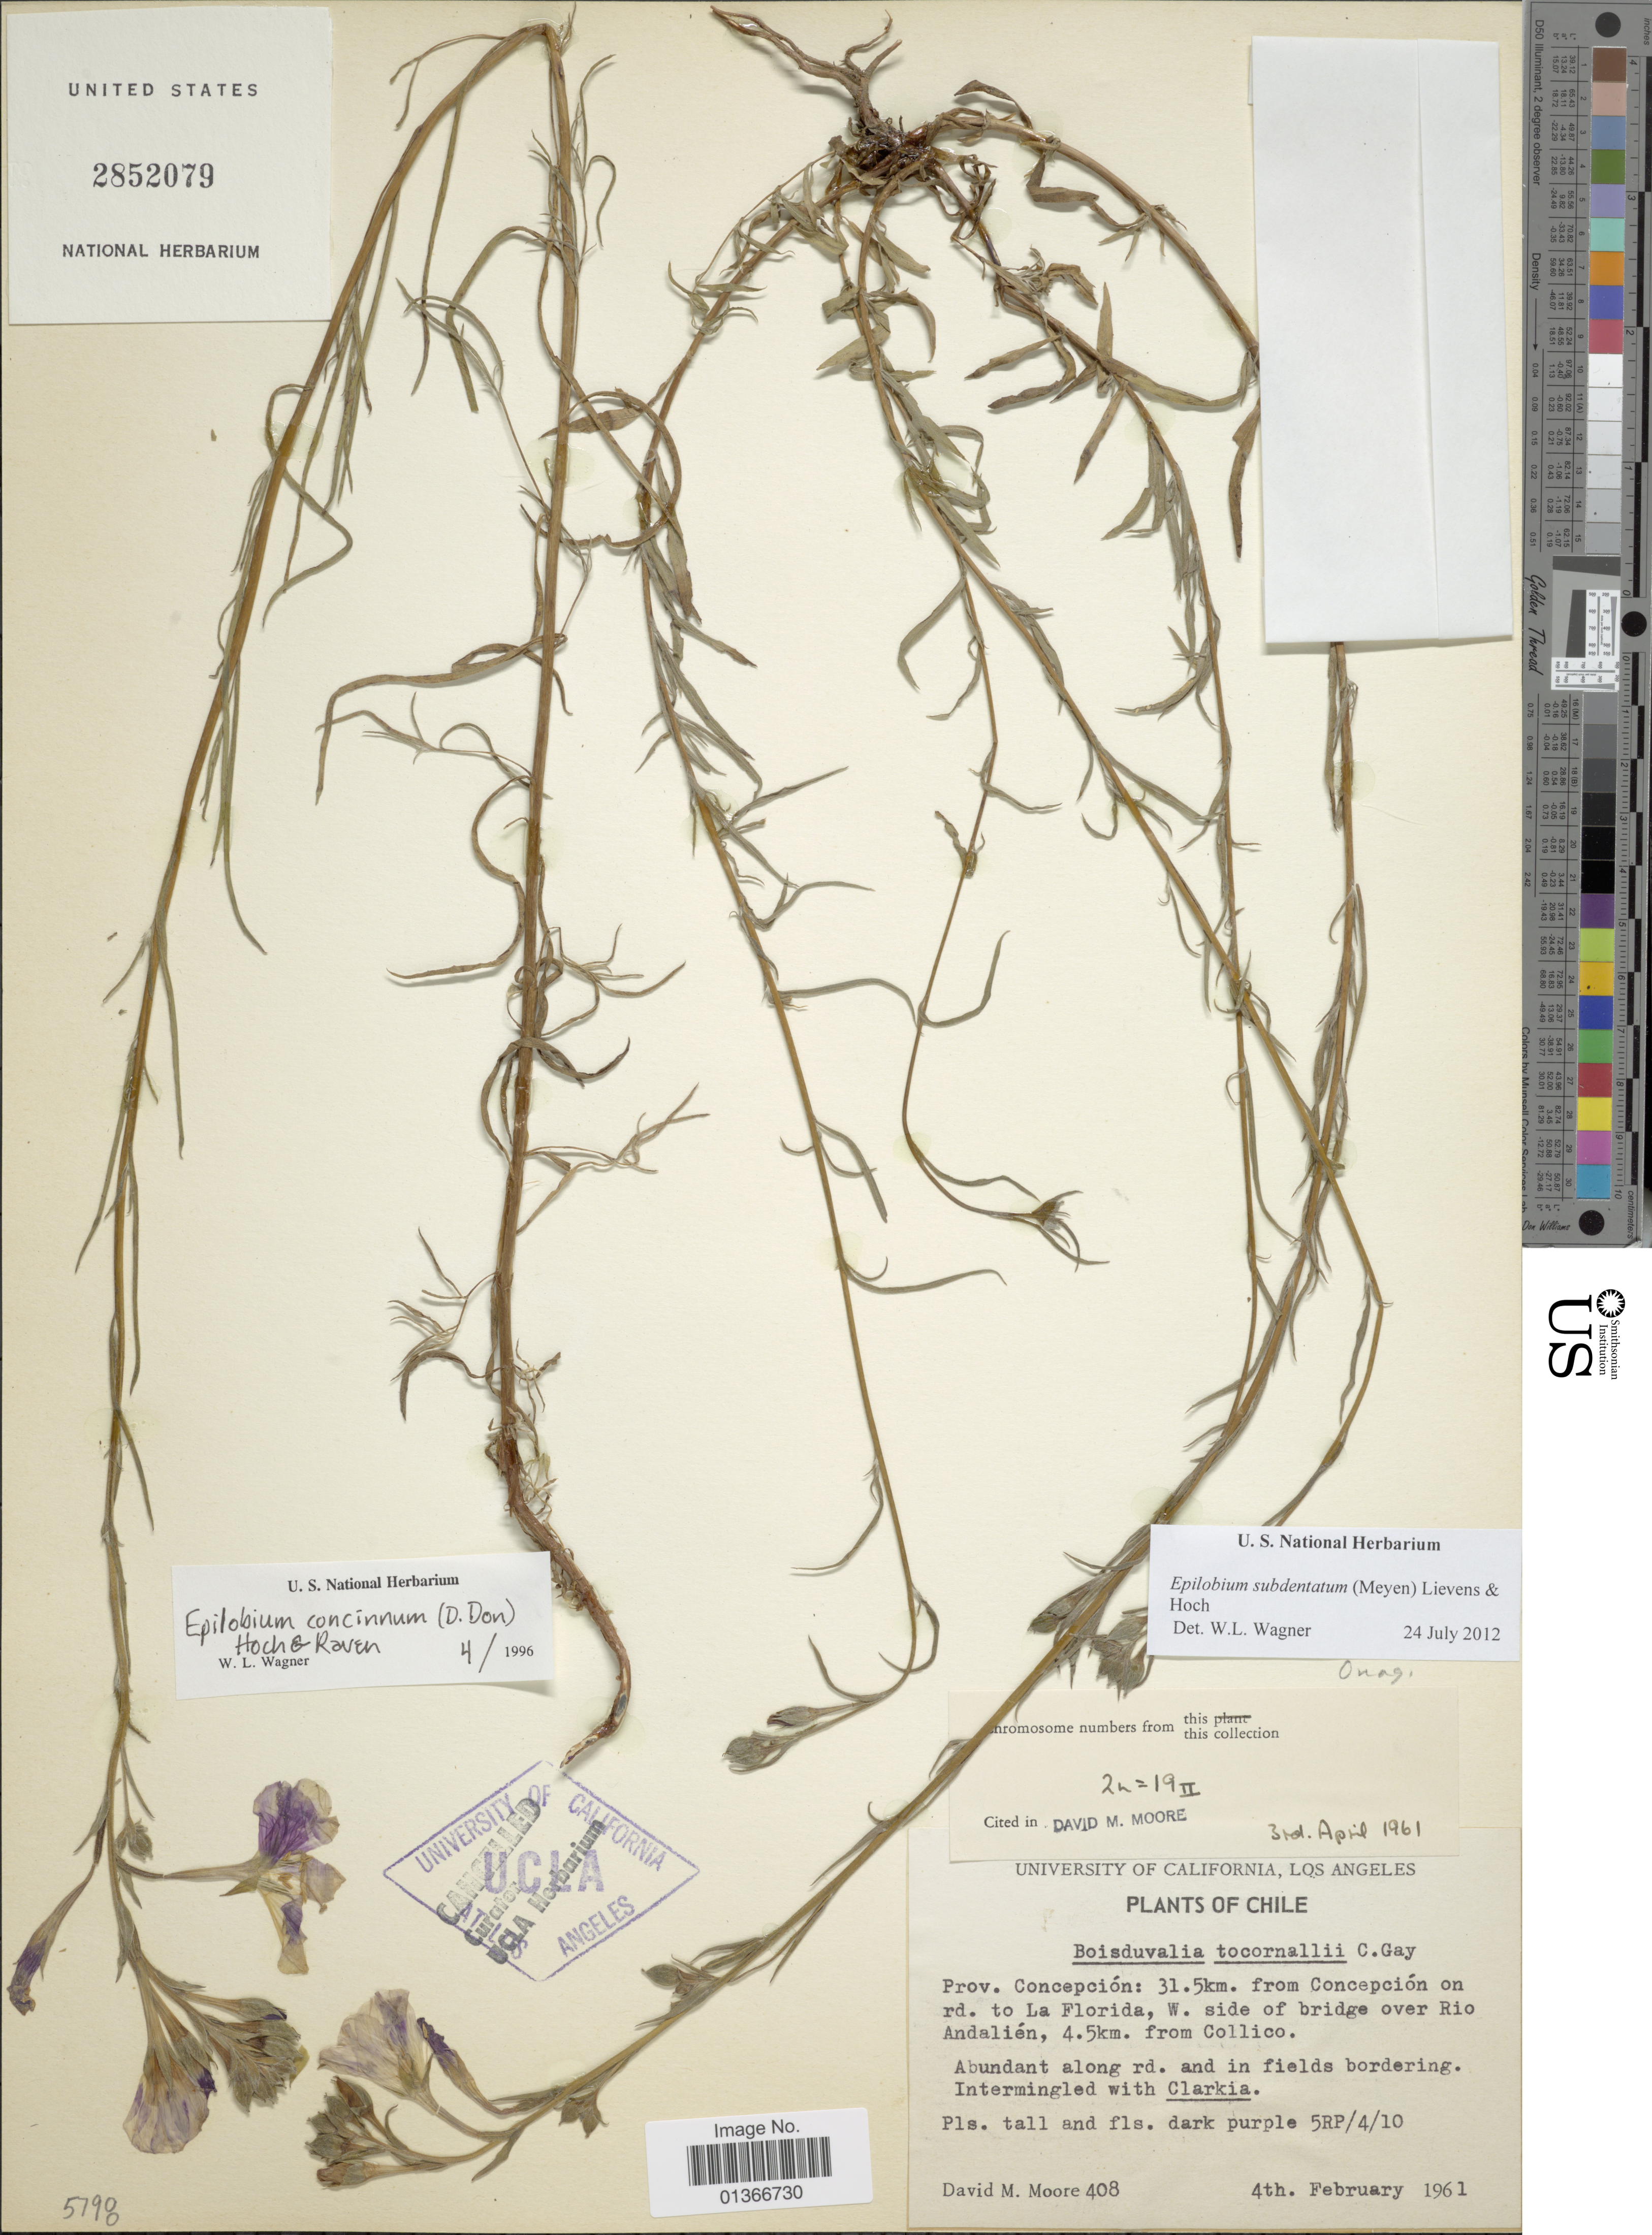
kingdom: Plantae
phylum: Tracheophyta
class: Magnoliopsida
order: Myrtales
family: Onagraceae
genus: Epilobium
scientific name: Epilobium subdentatum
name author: (Meyen) Lievens & Hoch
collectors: D. Moore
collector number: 408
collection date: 1961-02-04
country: Chile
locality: Prov. Concepción: 31.5km. from Concepción on rd. to La Florida, W. side of bridge over Rio Andalién, 4.5km. from Collico.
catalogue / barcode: US 2852079